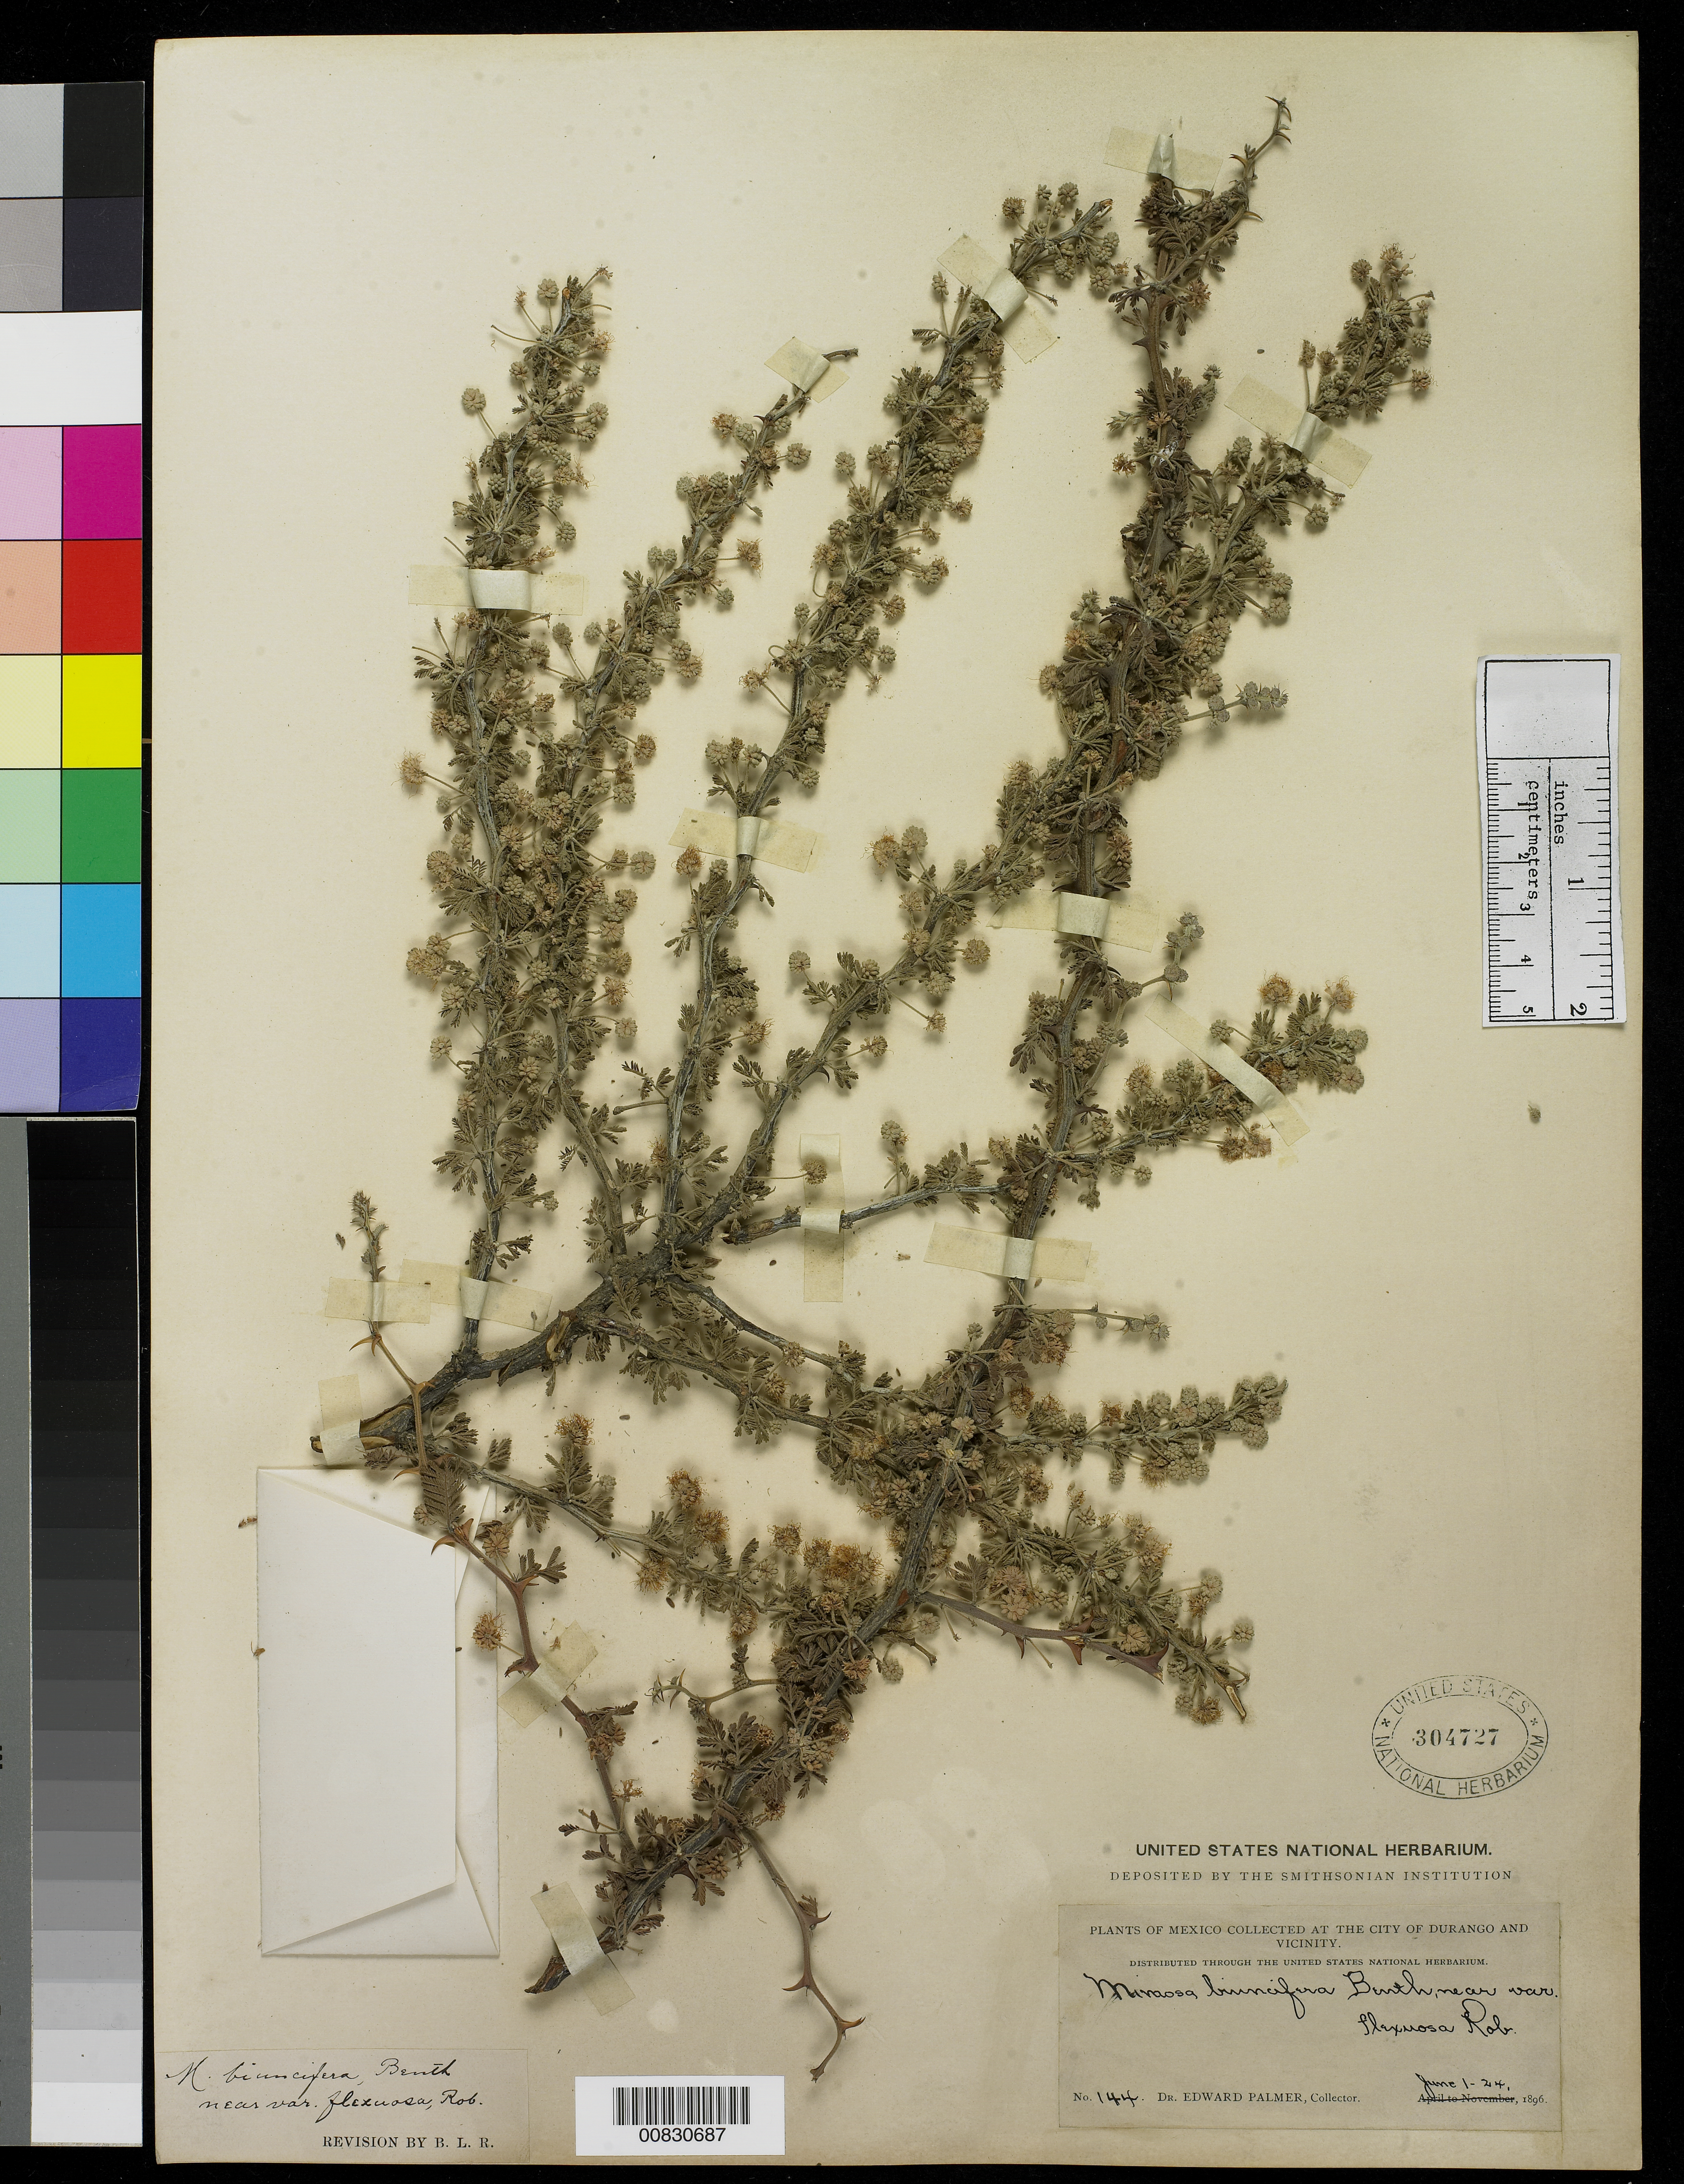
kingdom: Plantae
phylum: Tracheophyta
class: Magnoliopsida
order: Fabales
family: Fabaceae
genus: Mimosa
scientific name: Mimosa biuncifera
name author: Benth.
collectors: E. Palmer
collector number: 144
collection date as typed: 01 Jun 1896 to 24 Jun 1896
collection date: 1896-06-01/1896-06-24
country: Mexico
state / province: Durango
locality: City of Durango and vicinity.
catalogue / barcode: US 304727